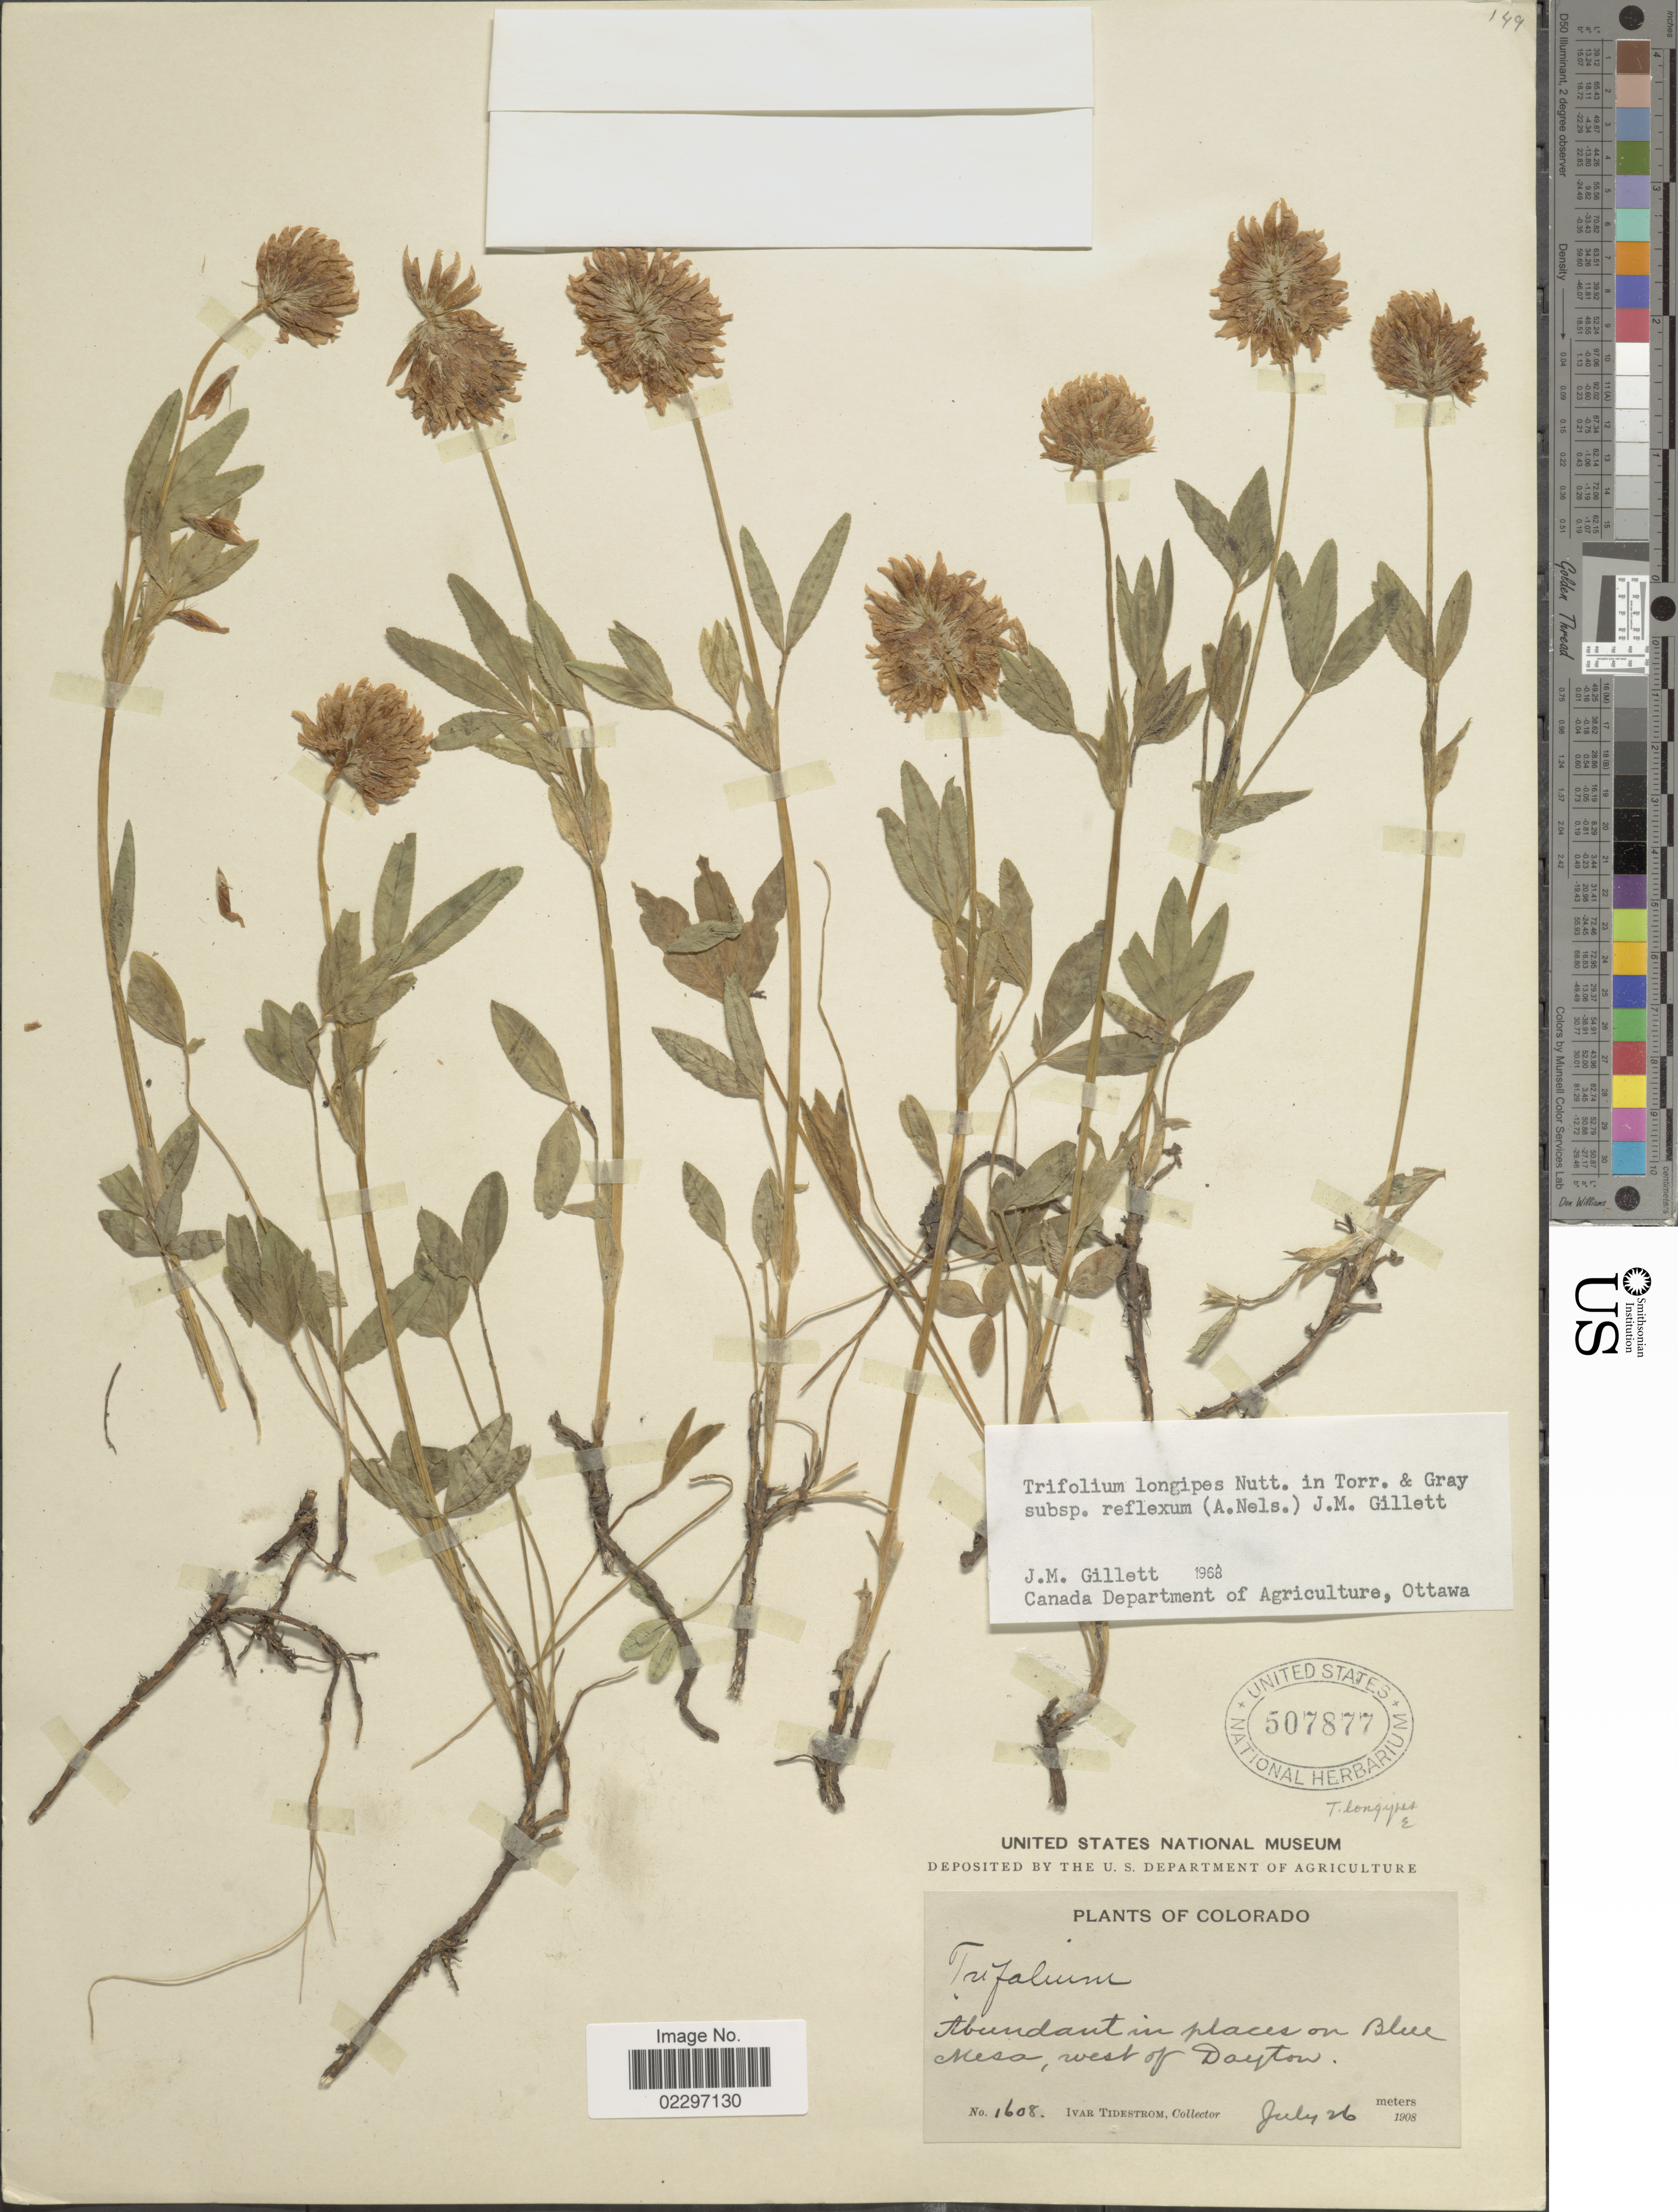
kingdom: Plantae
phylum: Tracheophyta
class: Magnoliopsida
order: Fabales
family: Fabaceae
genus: Trifolium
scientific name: Trifolium longipes subsp. reflexum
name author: (A. Nelson) J.M. Gillet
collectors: I. F. Tidestrom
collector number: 1608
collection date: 1908-07-26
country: United States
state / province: Colorado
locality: Abundant in places on Blue Mesa, west of Dayton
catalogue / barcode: US 507877